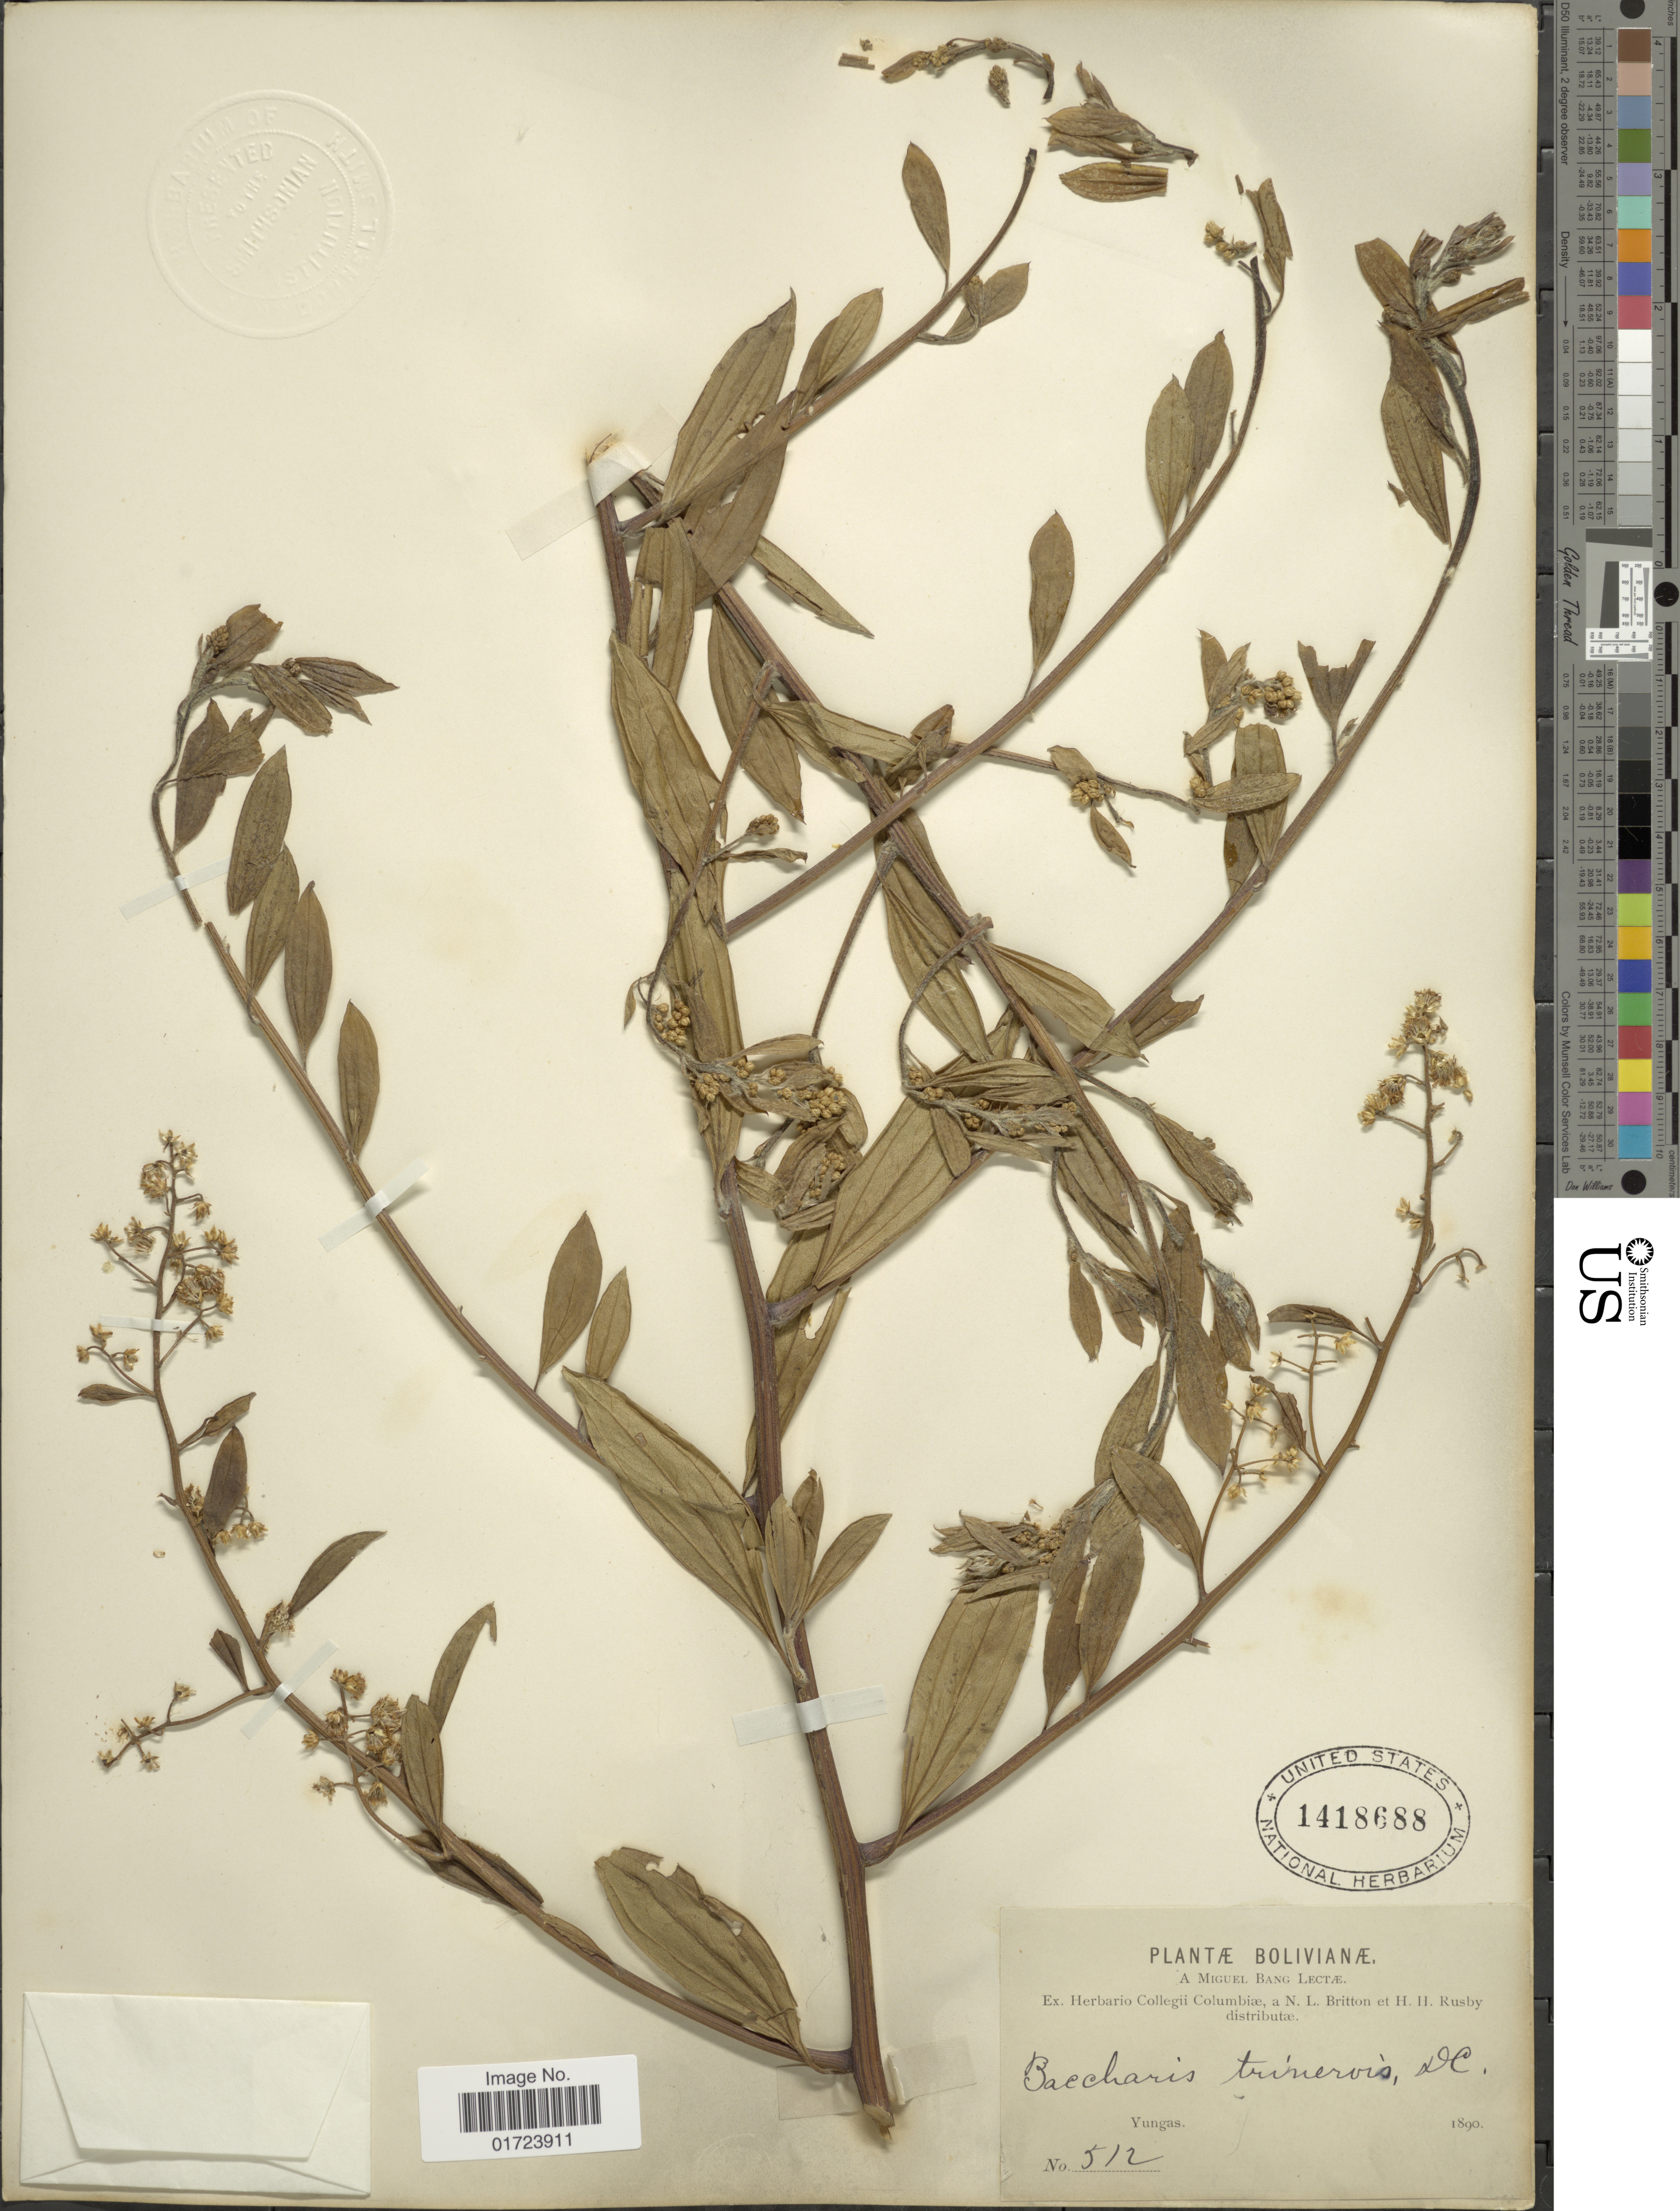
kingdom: Plantae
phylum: Tracheophyta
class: Magnoliopsida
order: Asterales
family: Asteraceae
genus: Baccharis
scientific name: Baccharis trinervis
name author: (Lam.) Pers.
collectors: M. Bang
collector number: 512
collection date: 1890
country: Bolivia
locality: Yungas. Bolivianae.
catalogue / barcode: US 1418688